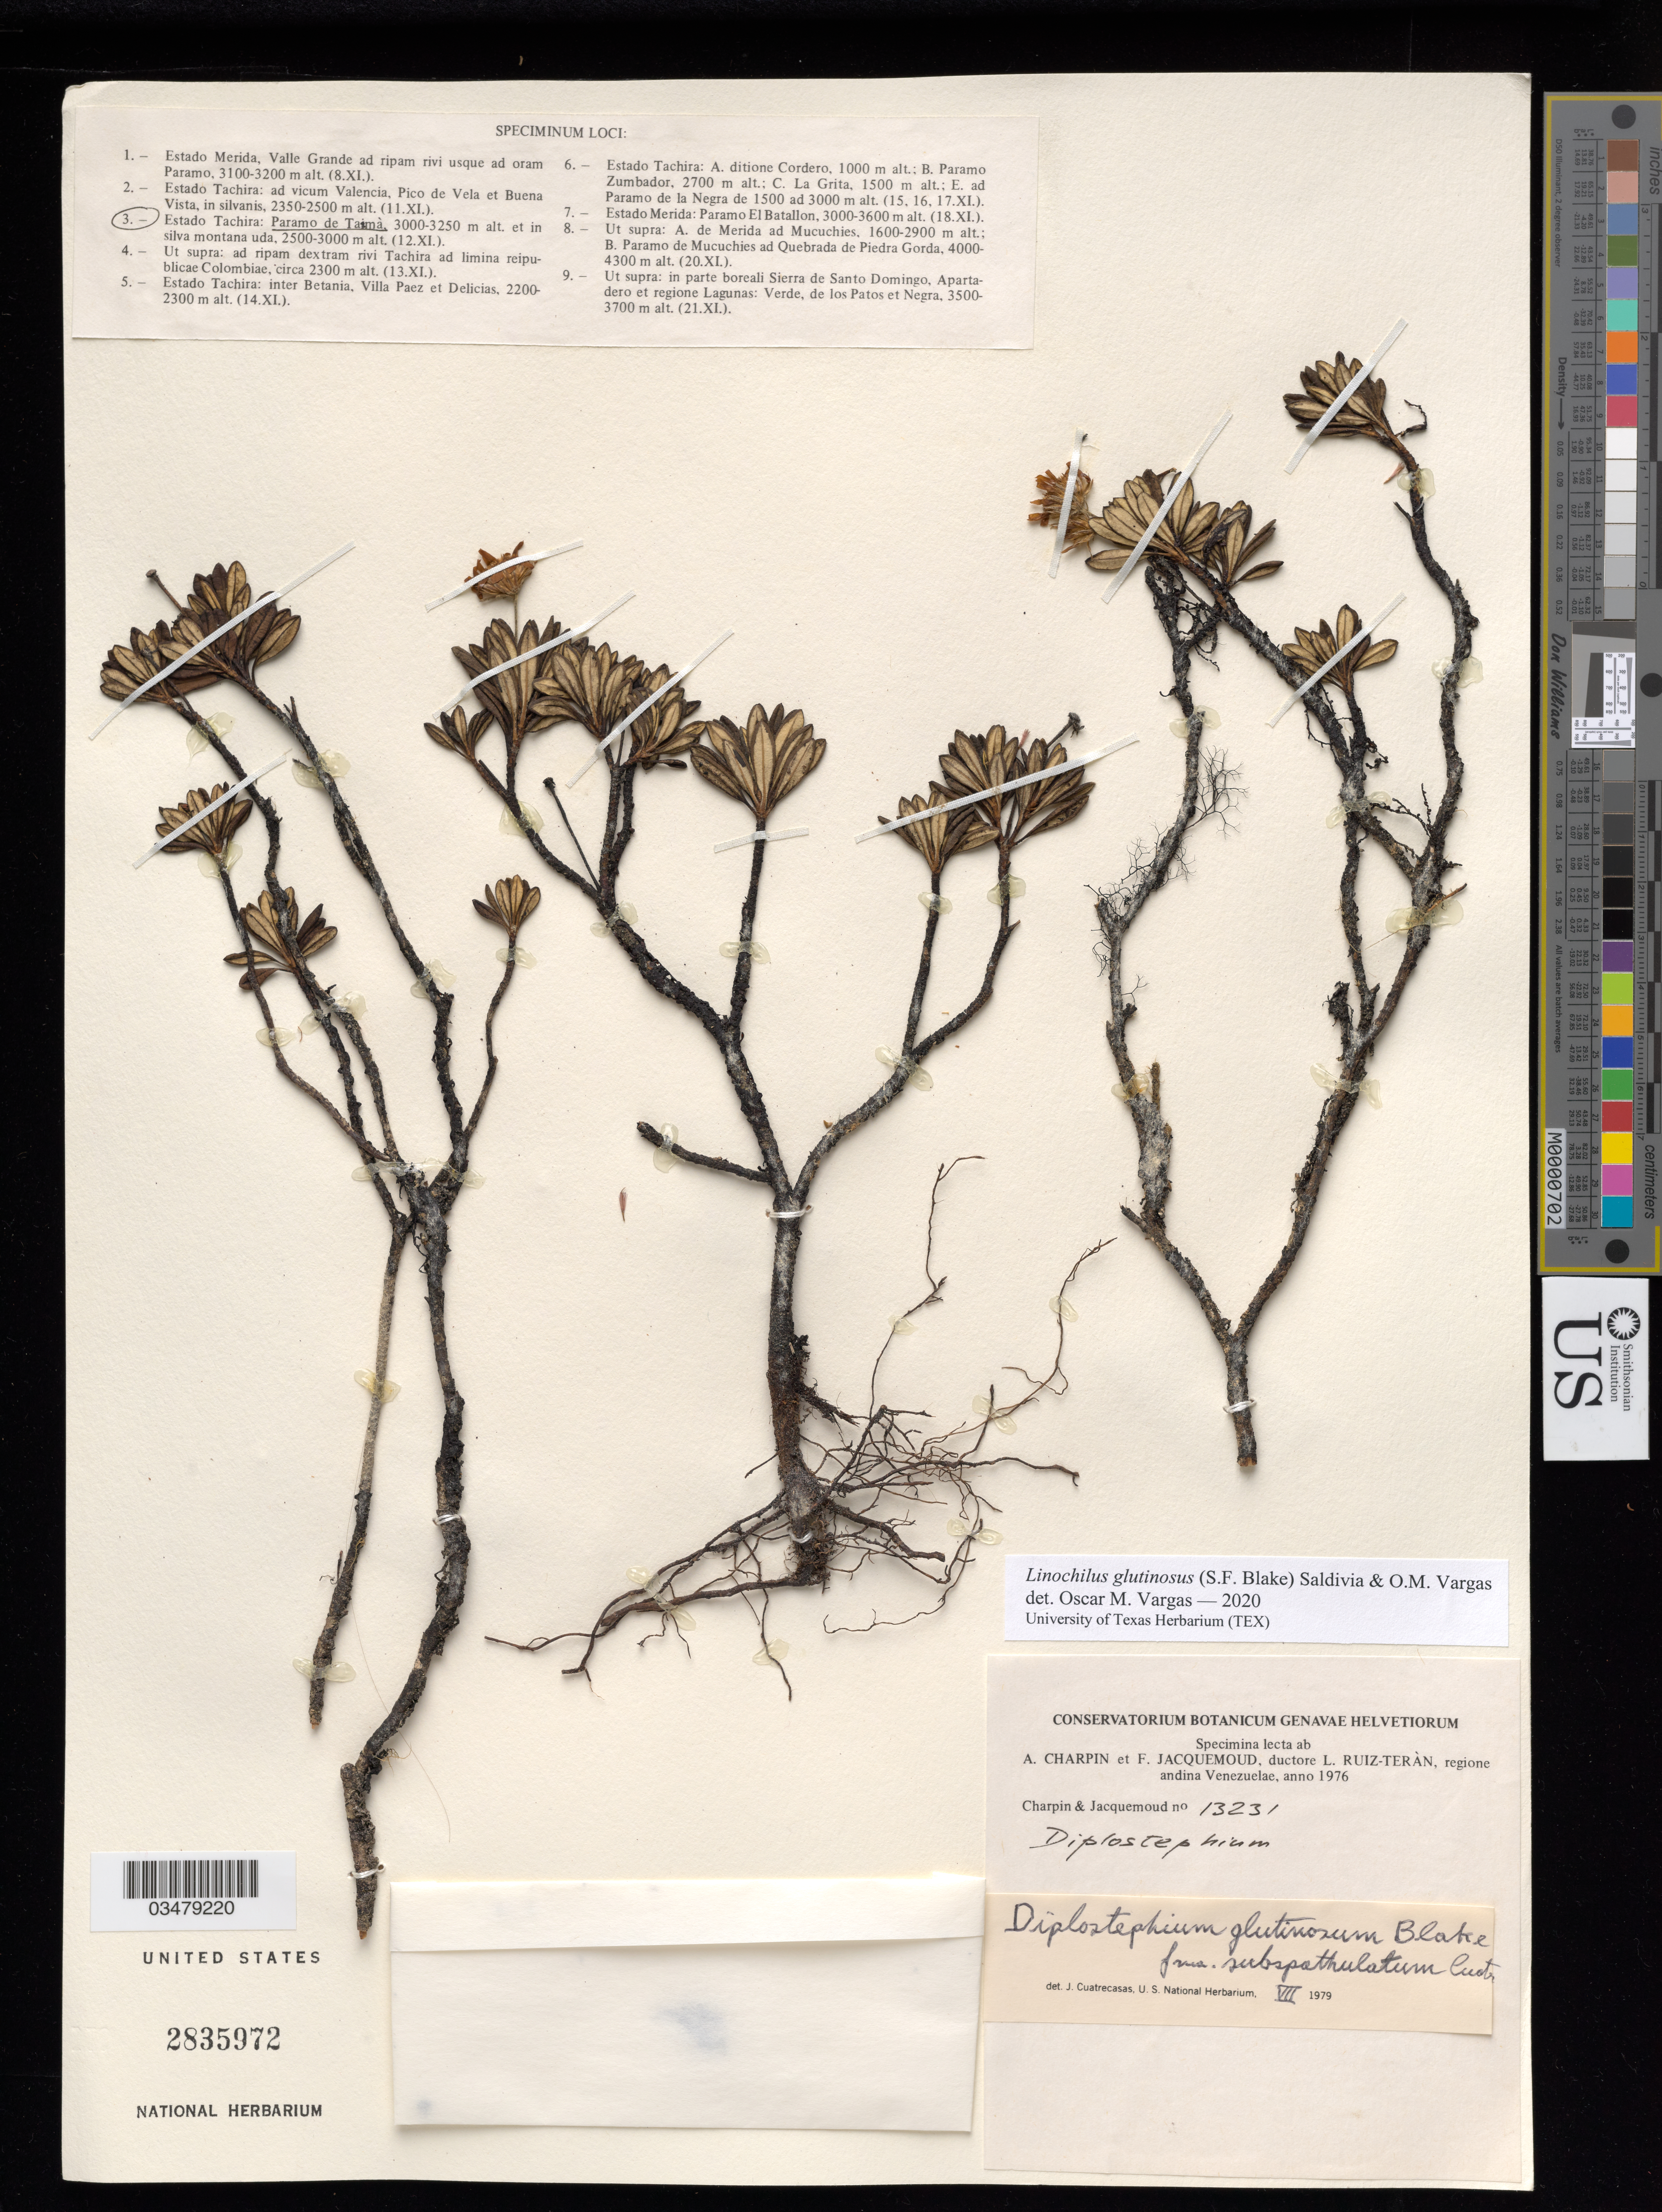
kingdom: Plantae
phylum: Tracheophyta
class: Magnoliopsida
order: Asterales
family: Asteraceae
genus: Linochilus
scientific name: Linochilus glutinosus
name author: (S.F. Blake) Saldivia & O.M. Vargas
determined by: Vargas, Oscar M.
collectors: A. Charpin, F. Jacquemoud & L. E. Ruíz-Terán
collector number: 13231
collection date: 1976-11-12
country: Venezuela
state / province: Tachira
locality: Paramo de Tamá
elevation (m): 3000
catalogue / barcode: US 2835972